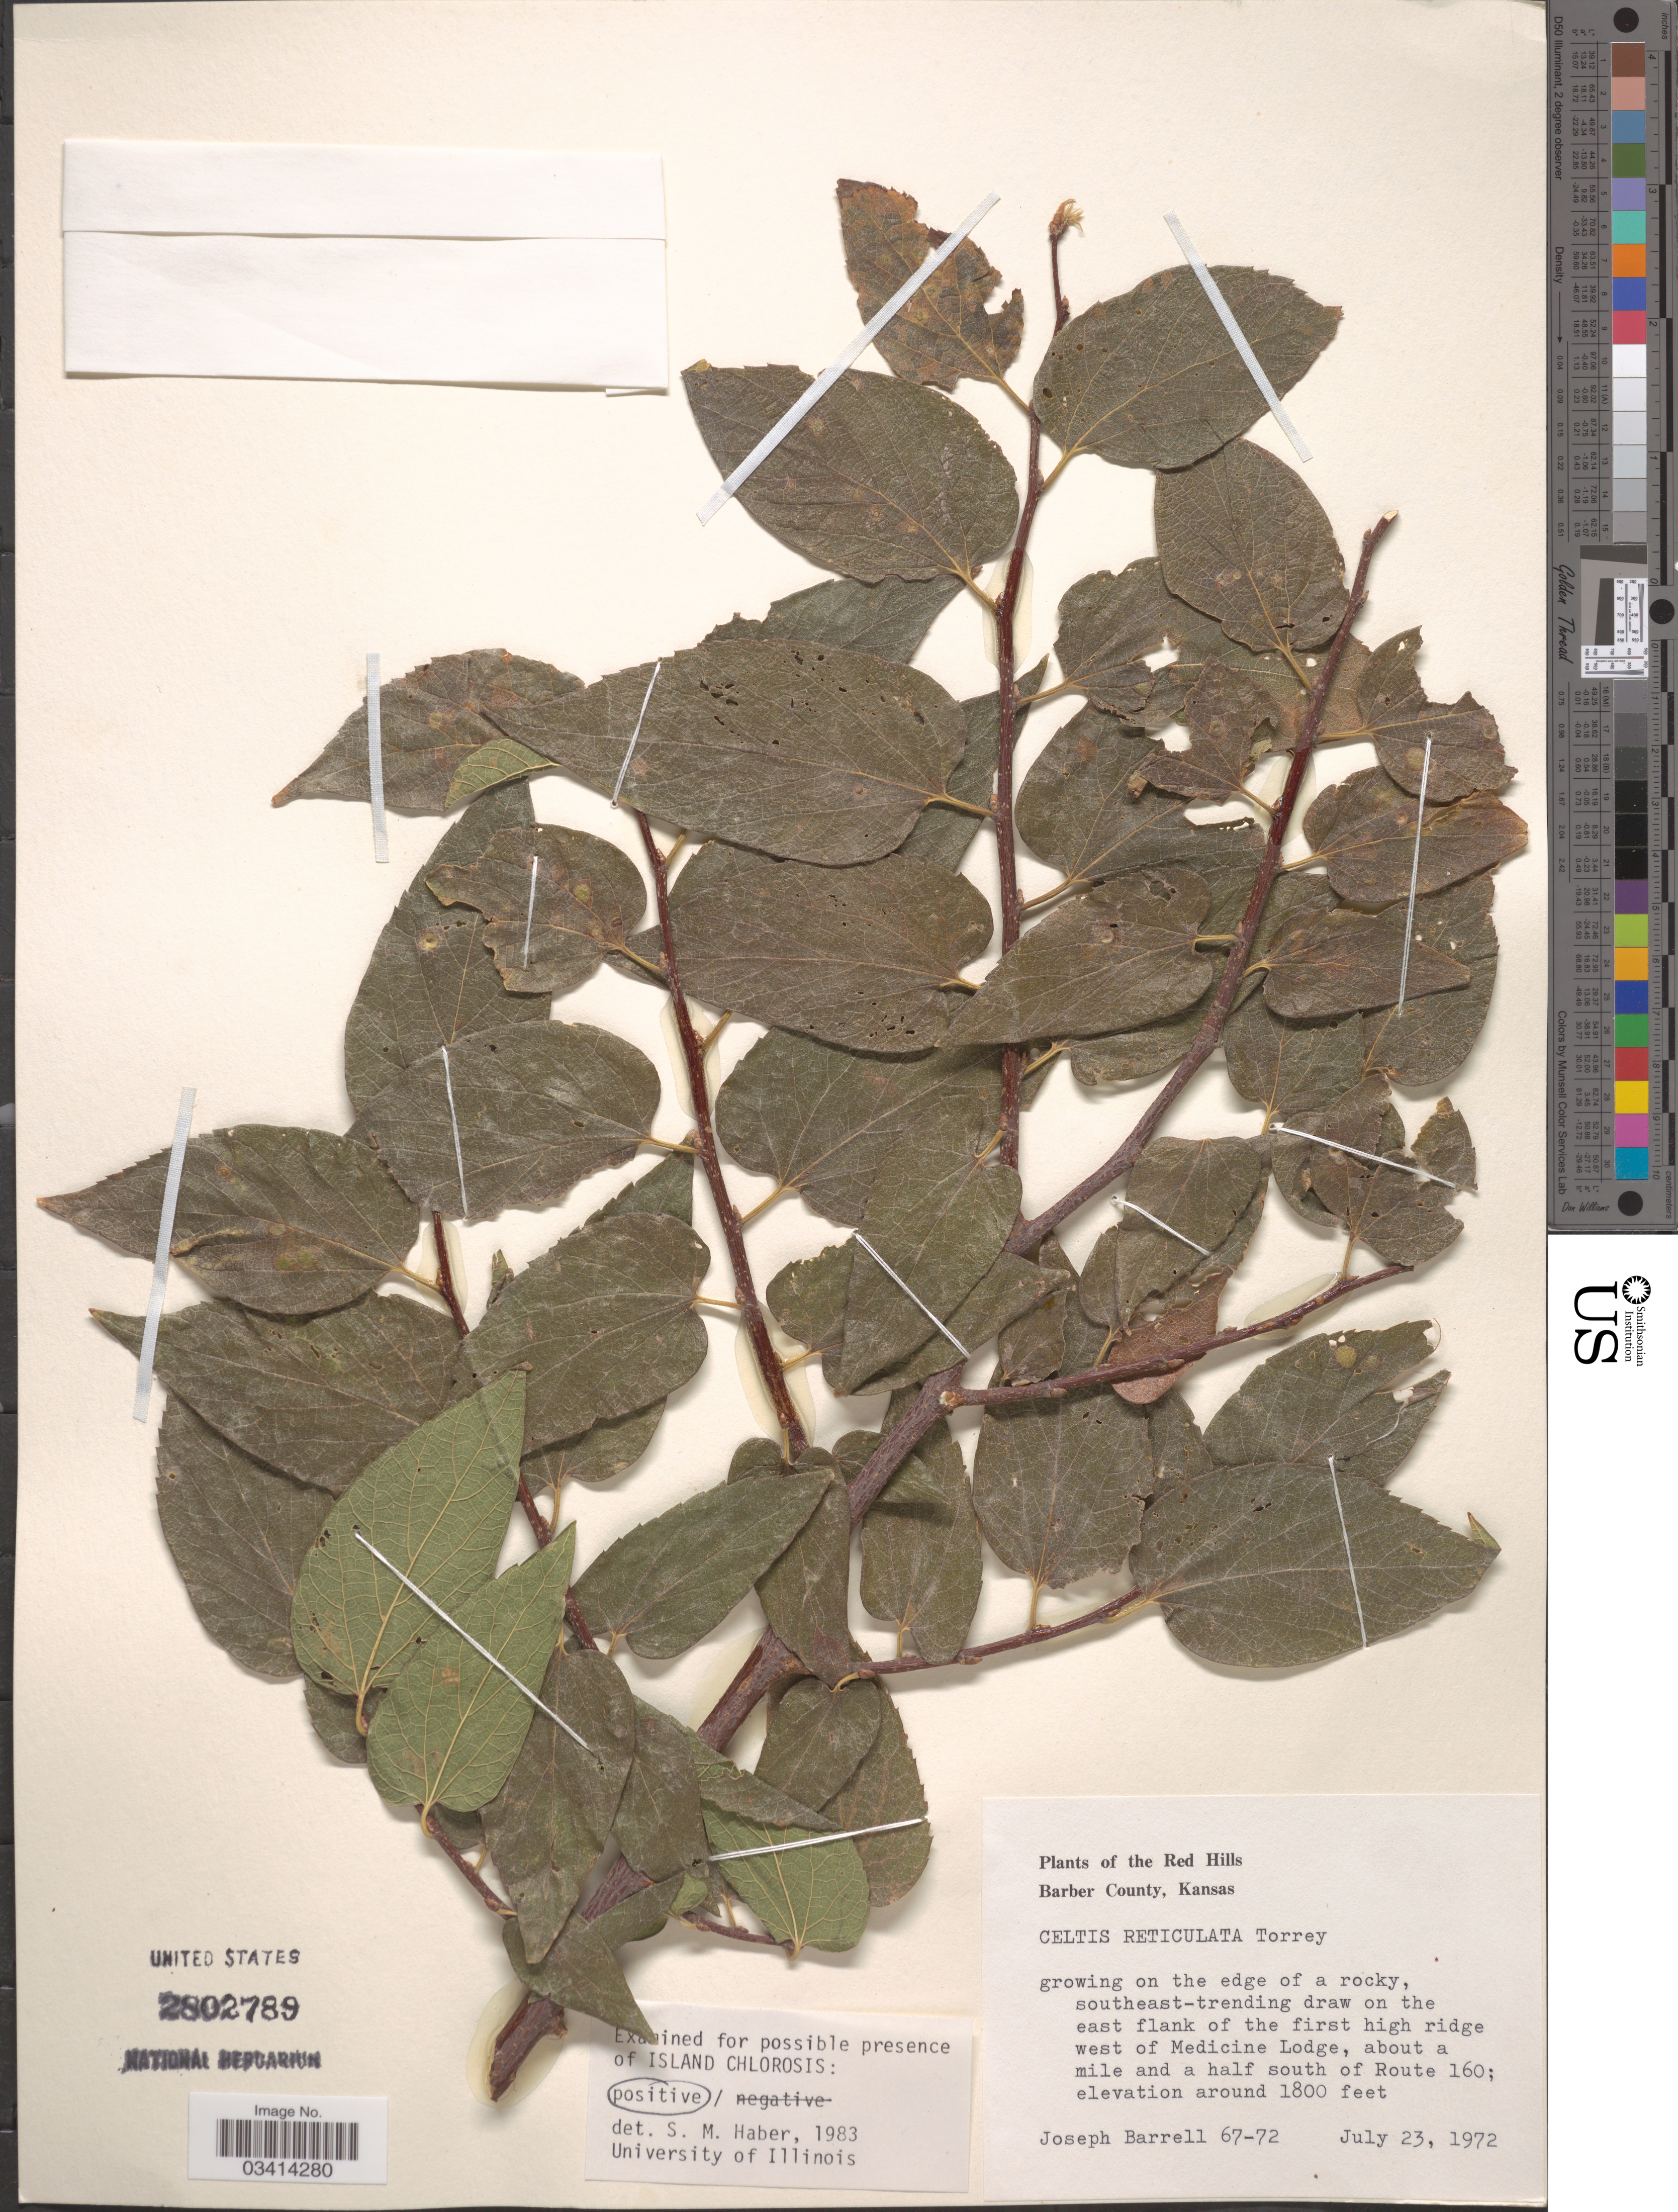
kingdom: Plantae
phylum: Tracheophyta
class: Magnoliopsida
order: Rosales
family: Cannabaceae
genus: Celtis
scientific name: Celtis reticulata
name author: Torr.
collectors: J. Barrell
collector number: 67-72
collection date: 1972-07-23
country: United States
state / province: Kansas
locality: Red Hills, Barber County. West of Medicine Lodge, about a mile and half south of Route 160.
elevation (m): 549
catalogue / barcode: US 2802789